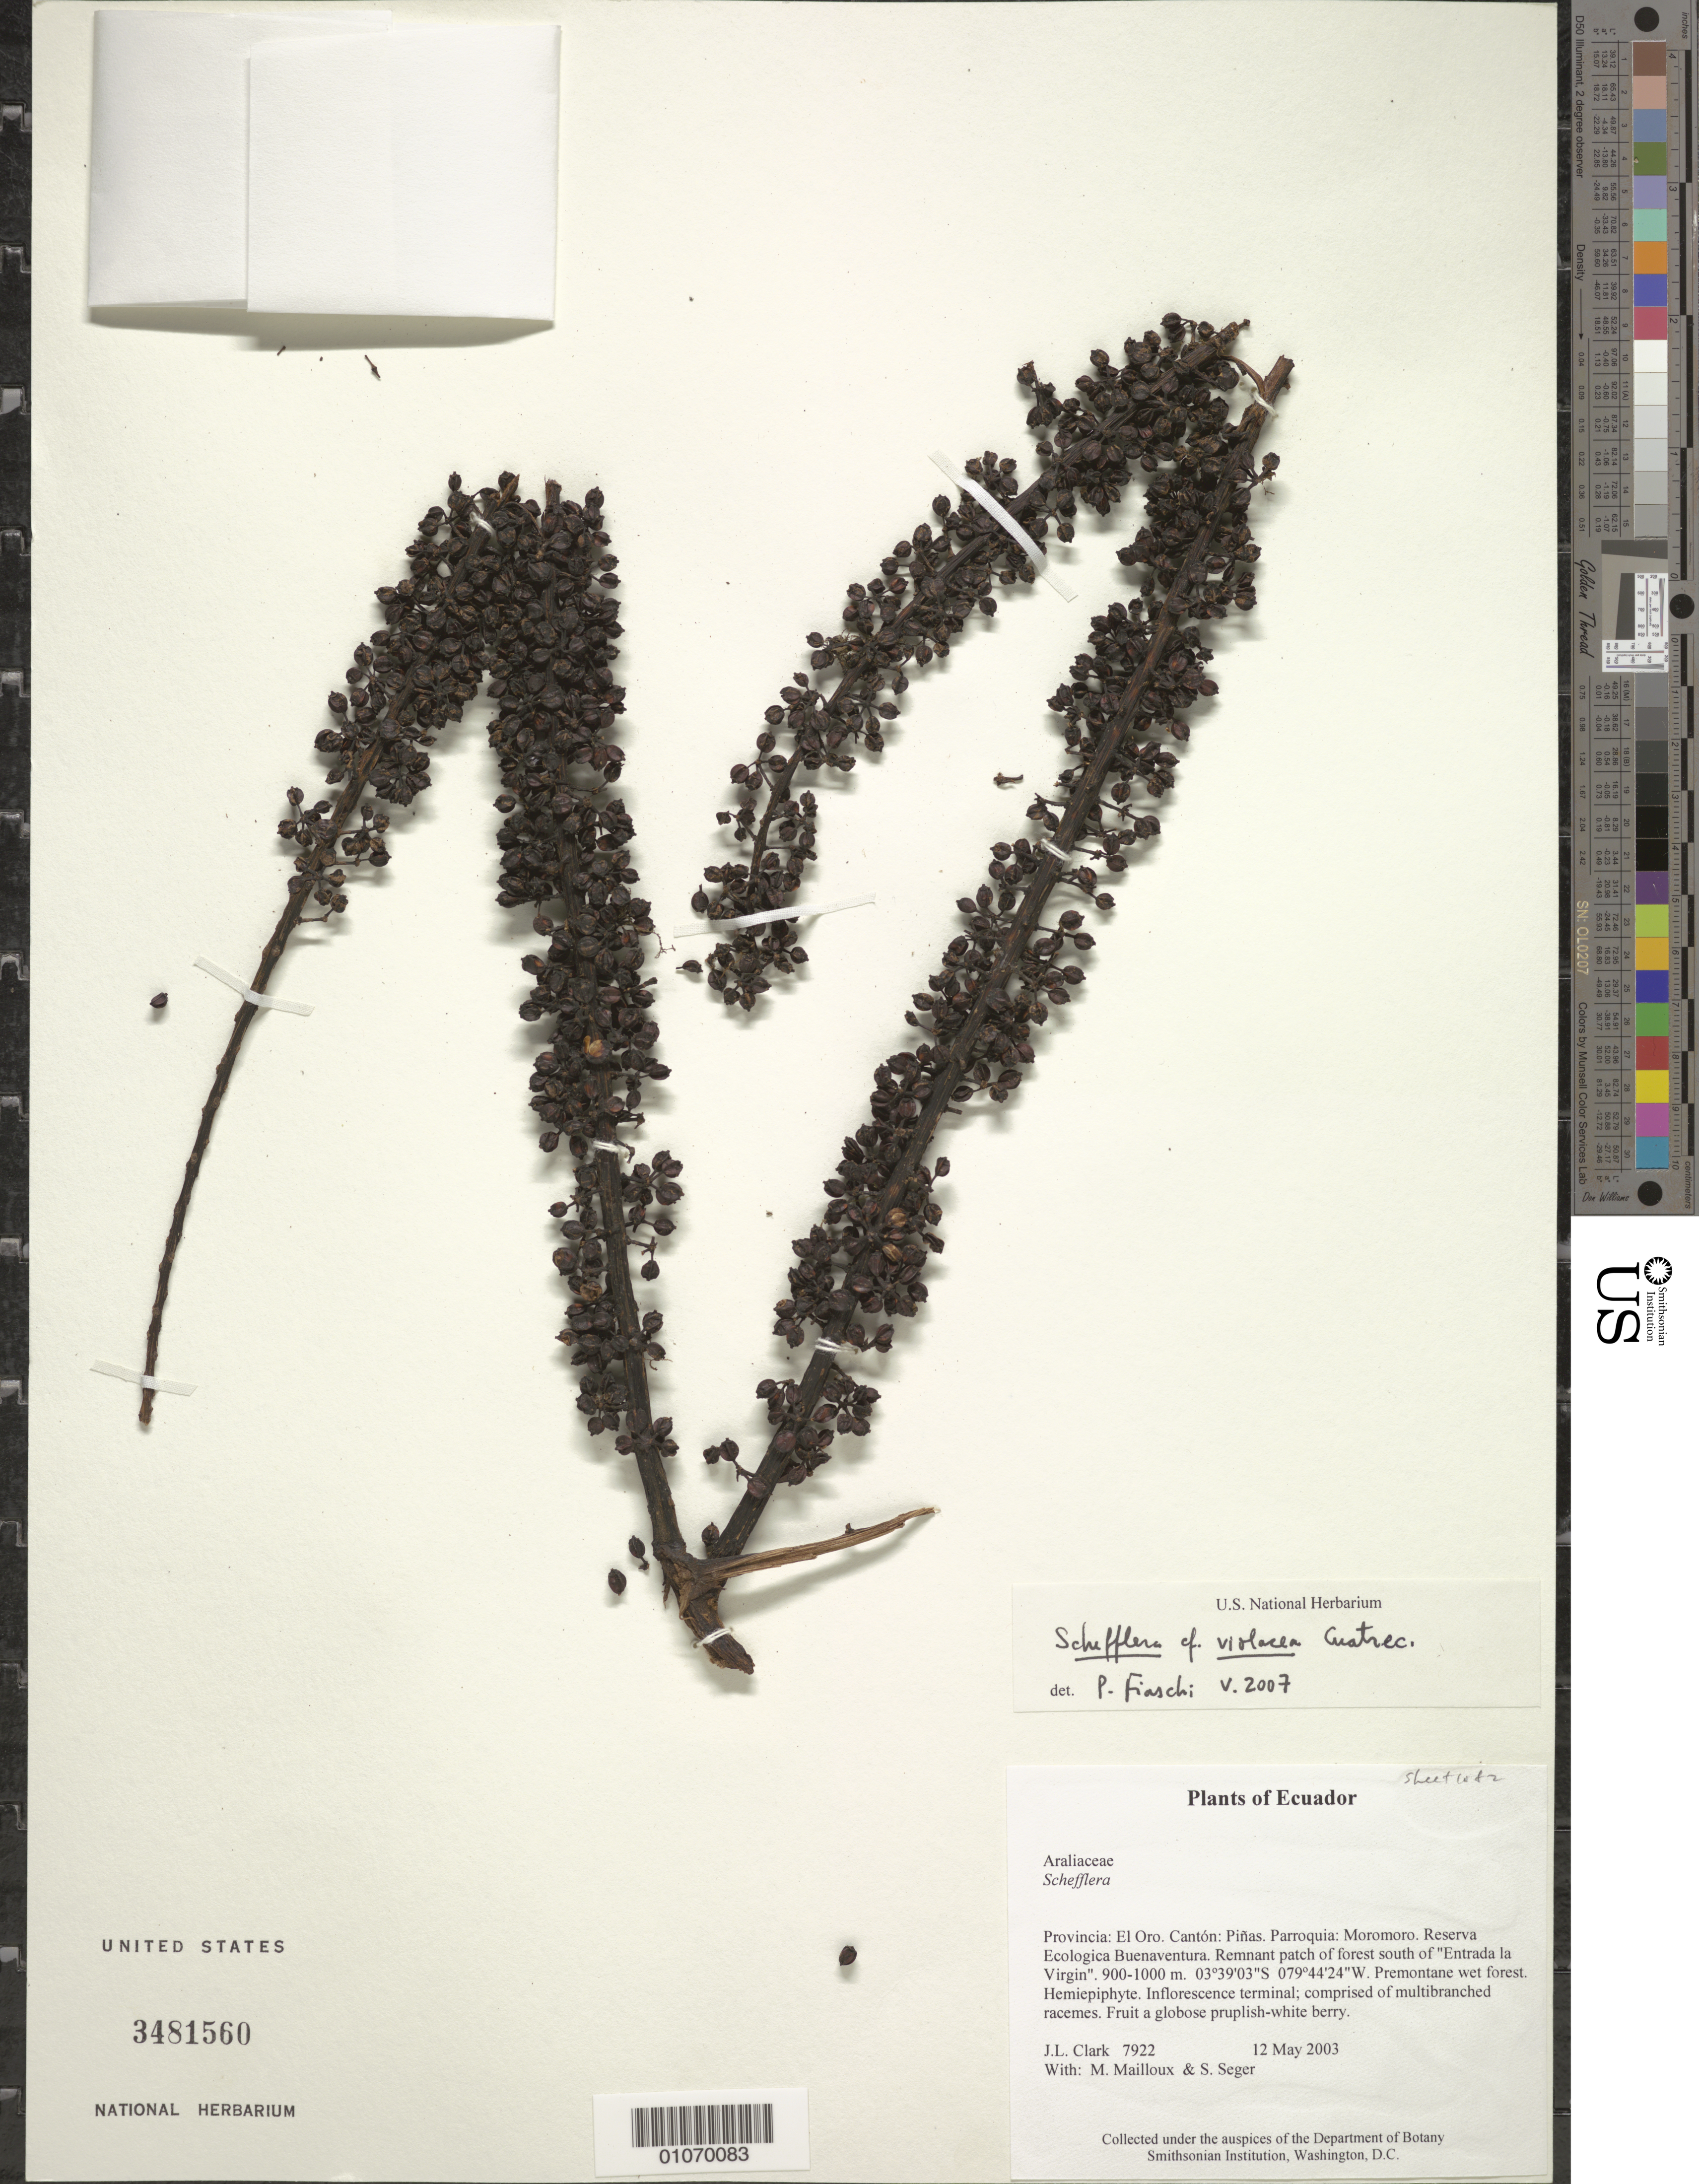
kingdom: Plantae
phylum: Tracheophyta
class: Magnoliopsida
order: Apiales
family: Araliaceae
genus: Schefflera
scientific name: Schefflera violacea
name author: Cuatrec.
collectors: J. L. Clark, M. Mailloux & S. Seger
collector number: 7922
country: Ecuador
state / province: El Oro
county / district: Pinas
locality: Parroquia, Moromoro Reserva Ecologica Buenaventura, S of Entrada la Virgin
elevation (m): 900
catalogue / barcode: US 3481560